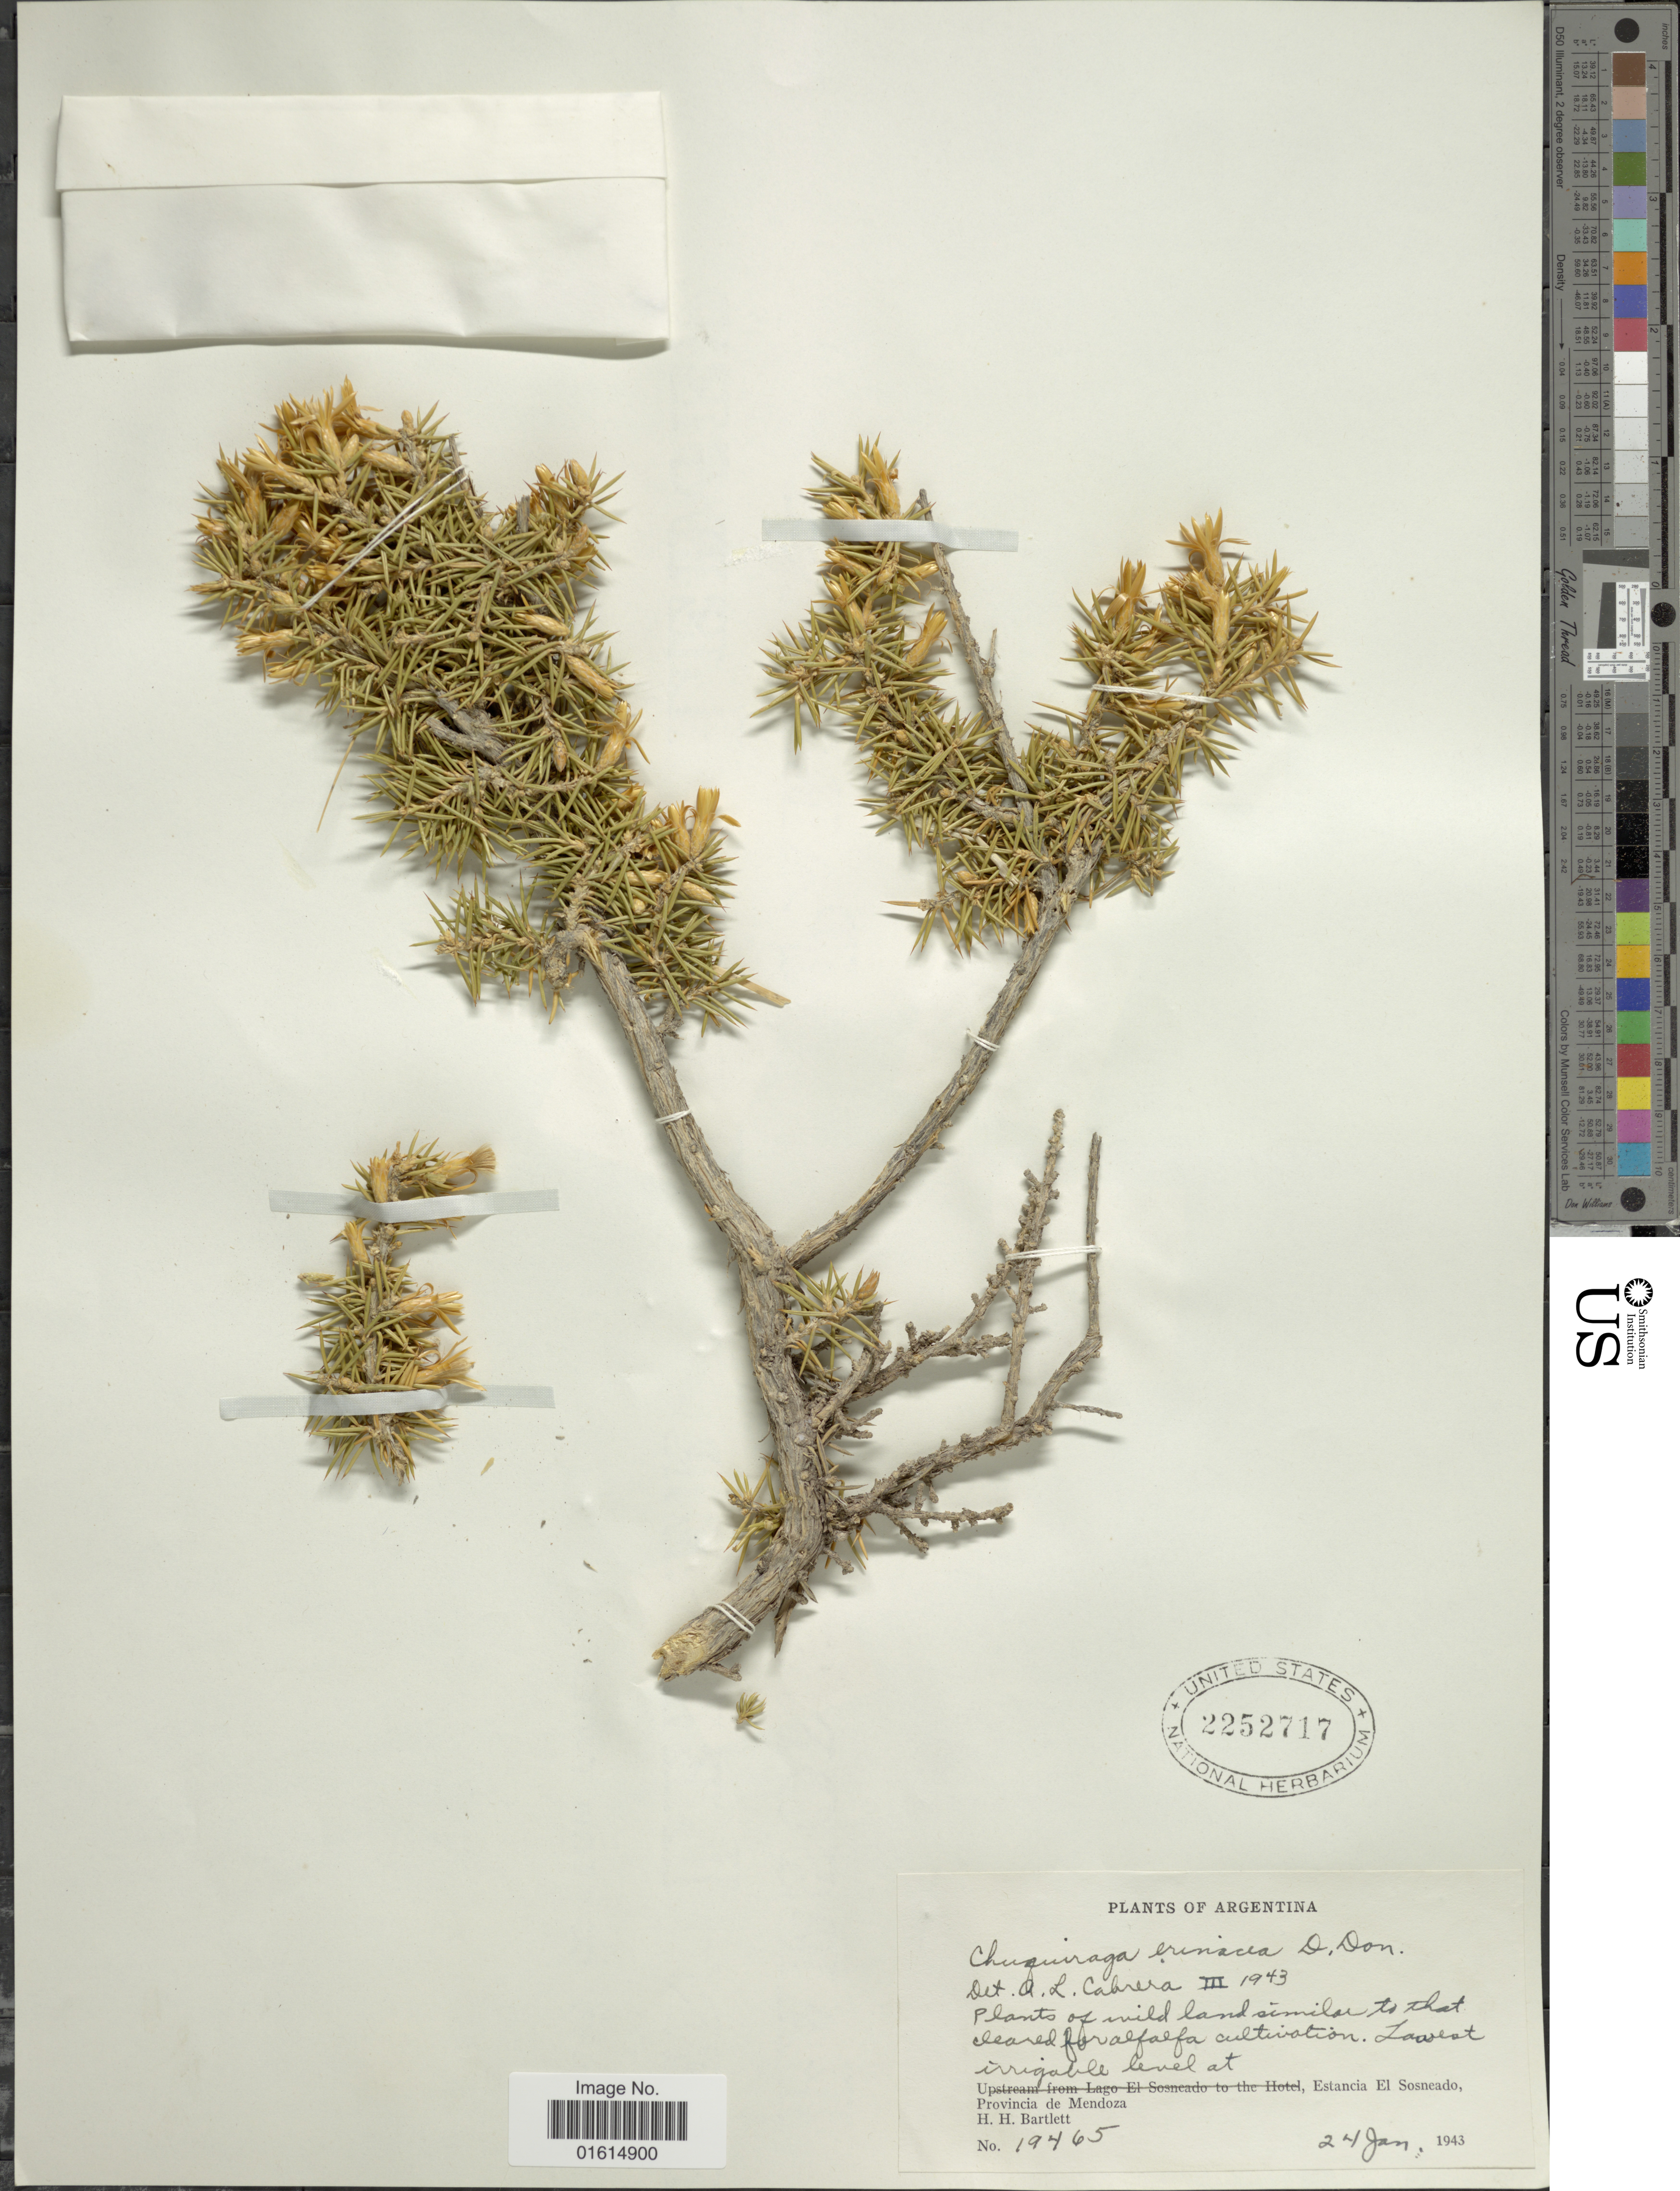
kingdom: Plantae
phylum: Tracheophyta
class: Magnoliopsida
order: Asterales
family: Asteraceae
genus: Chuquiraga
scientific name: Chuquiraga erinacea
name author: D. Don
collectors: H. H. Bartlett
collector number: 19465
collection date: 1943-01-24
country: Argentina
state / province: Mendoza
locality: Estancia El Sosneado, Provincia de Mendoza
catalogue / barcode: US 2252717